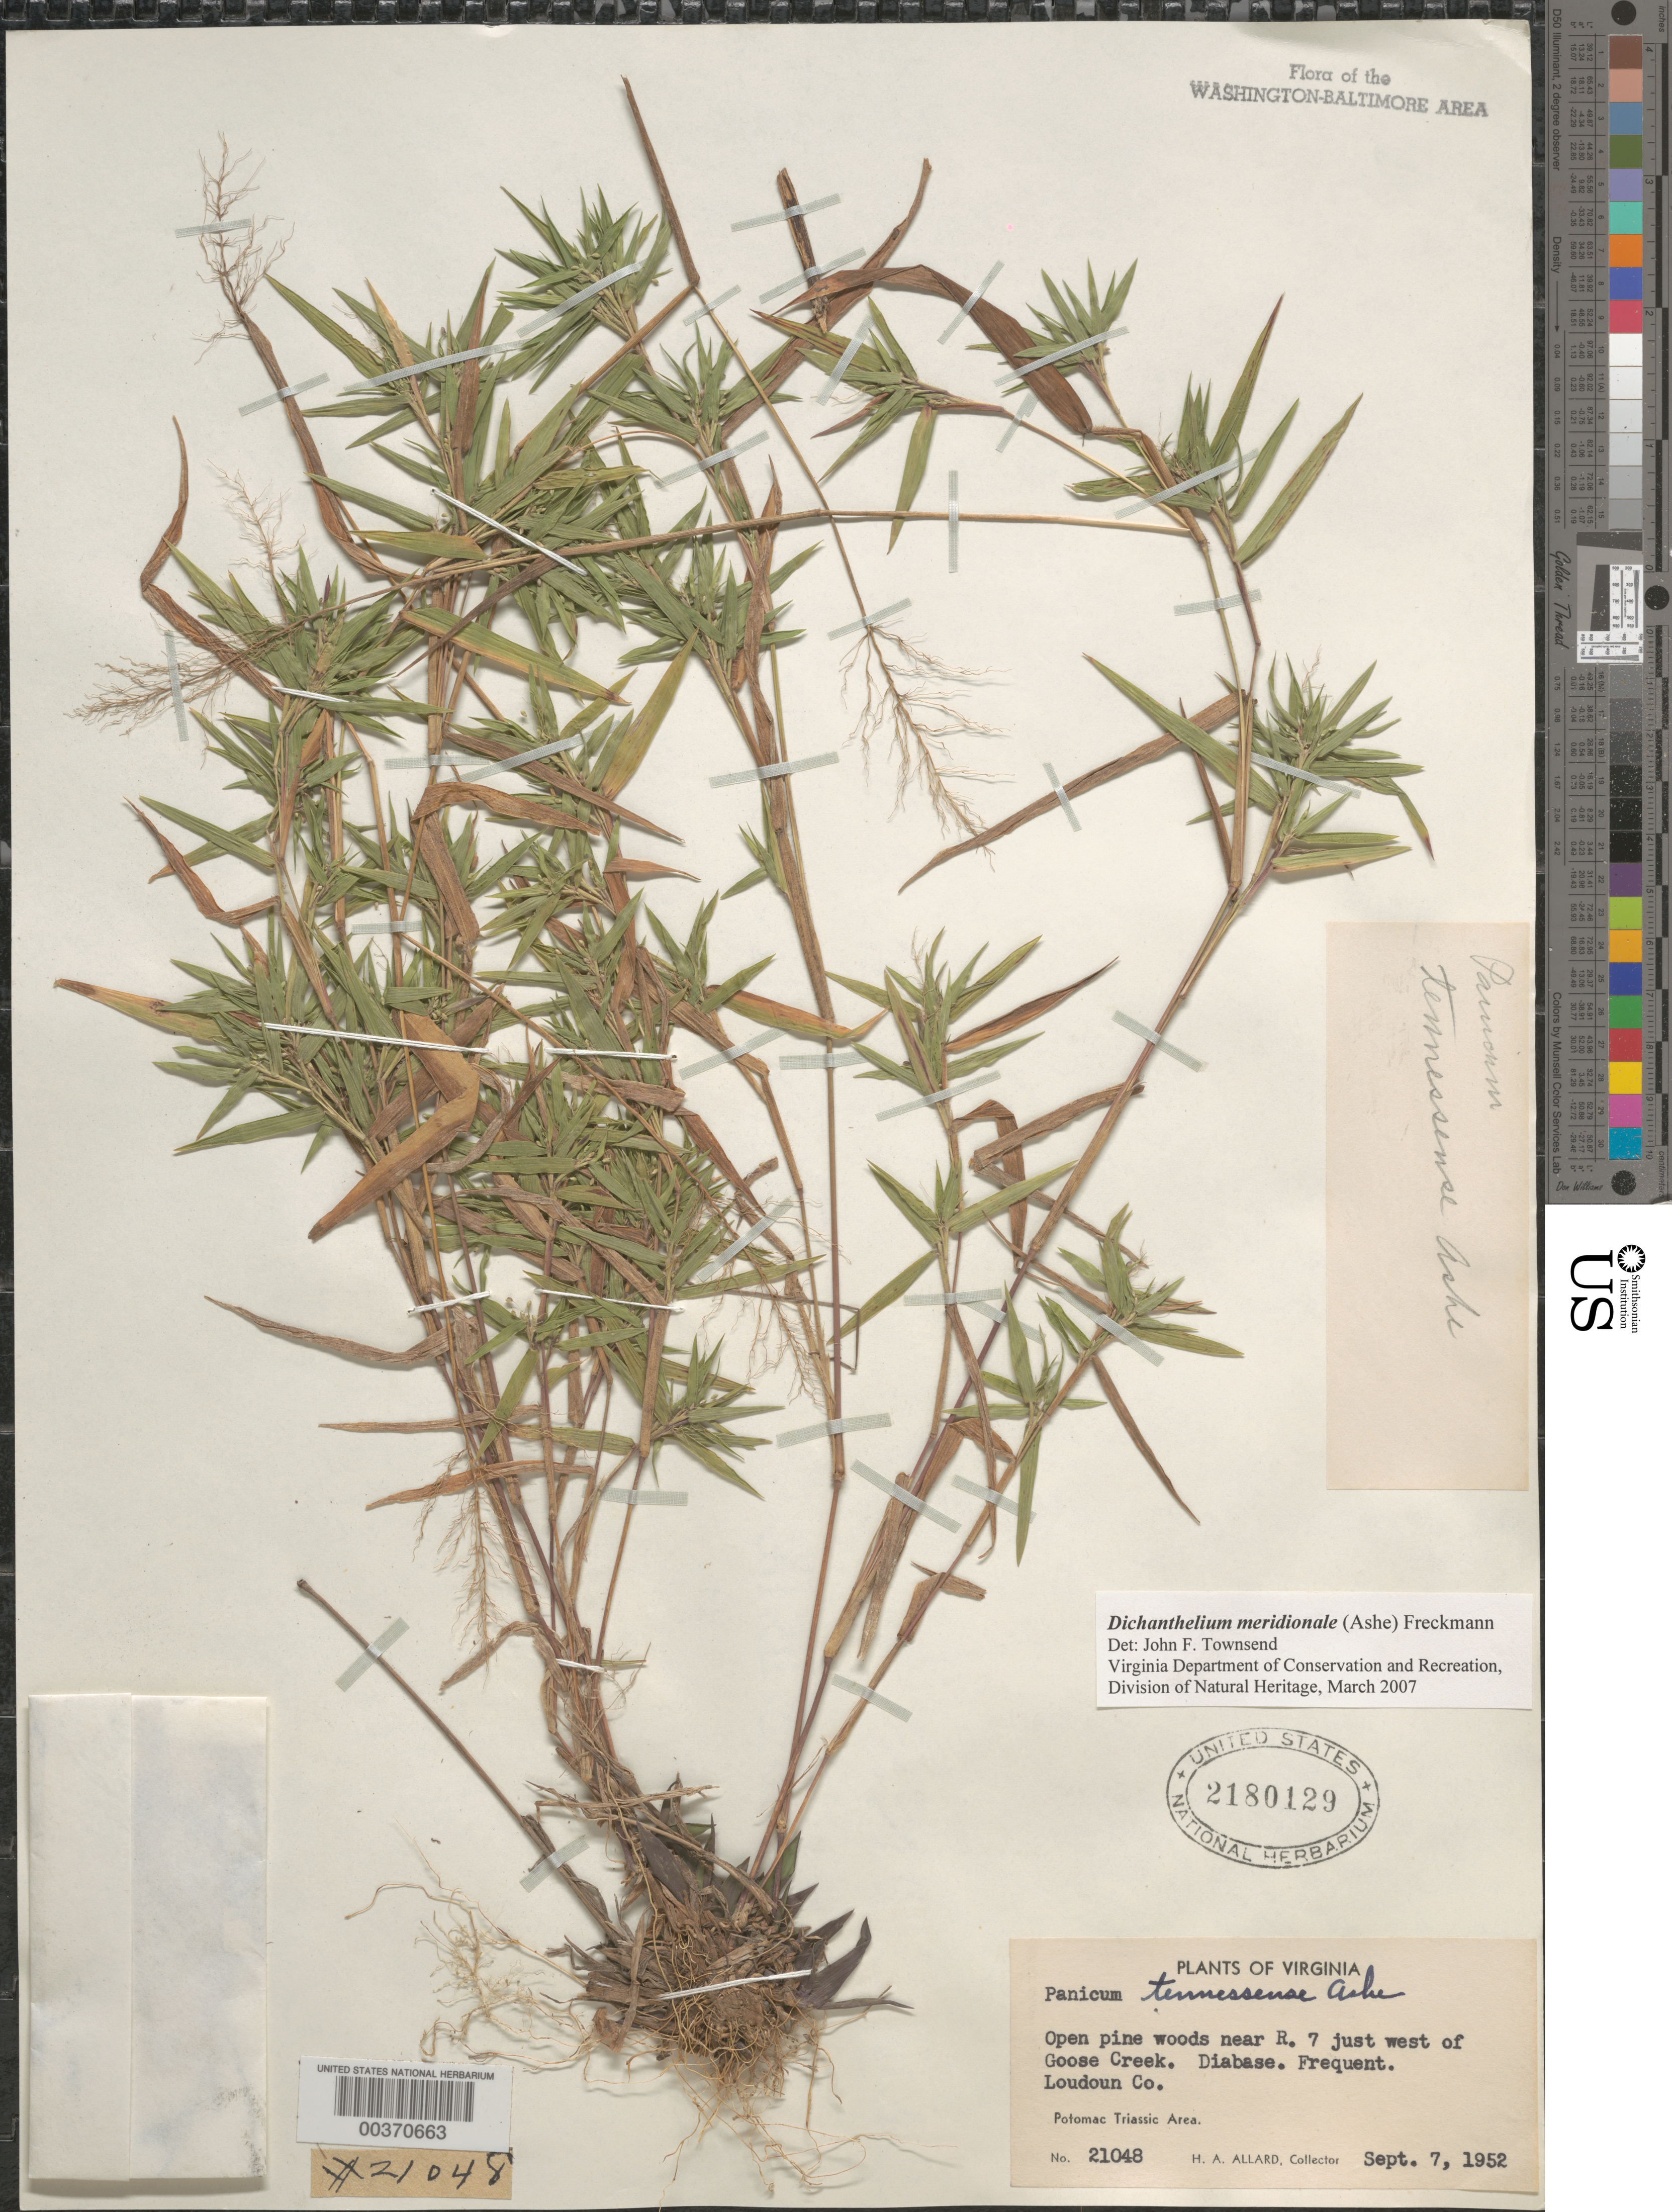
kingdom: Plantae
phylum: Tracheophyta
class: Liliopsida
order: Poales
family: Poaceae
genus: Dichanthelium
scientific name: Dichanthelium meridionale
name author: (Ashe) Freckmann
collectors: H. A. Allard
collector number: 21048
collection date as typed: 07 Sep 1952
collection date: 1952-09-07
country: United States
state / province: Virginia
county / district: Loudoun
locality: Route 7, west of Goose Creek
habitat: Open pine woods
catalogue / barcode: US 2180129